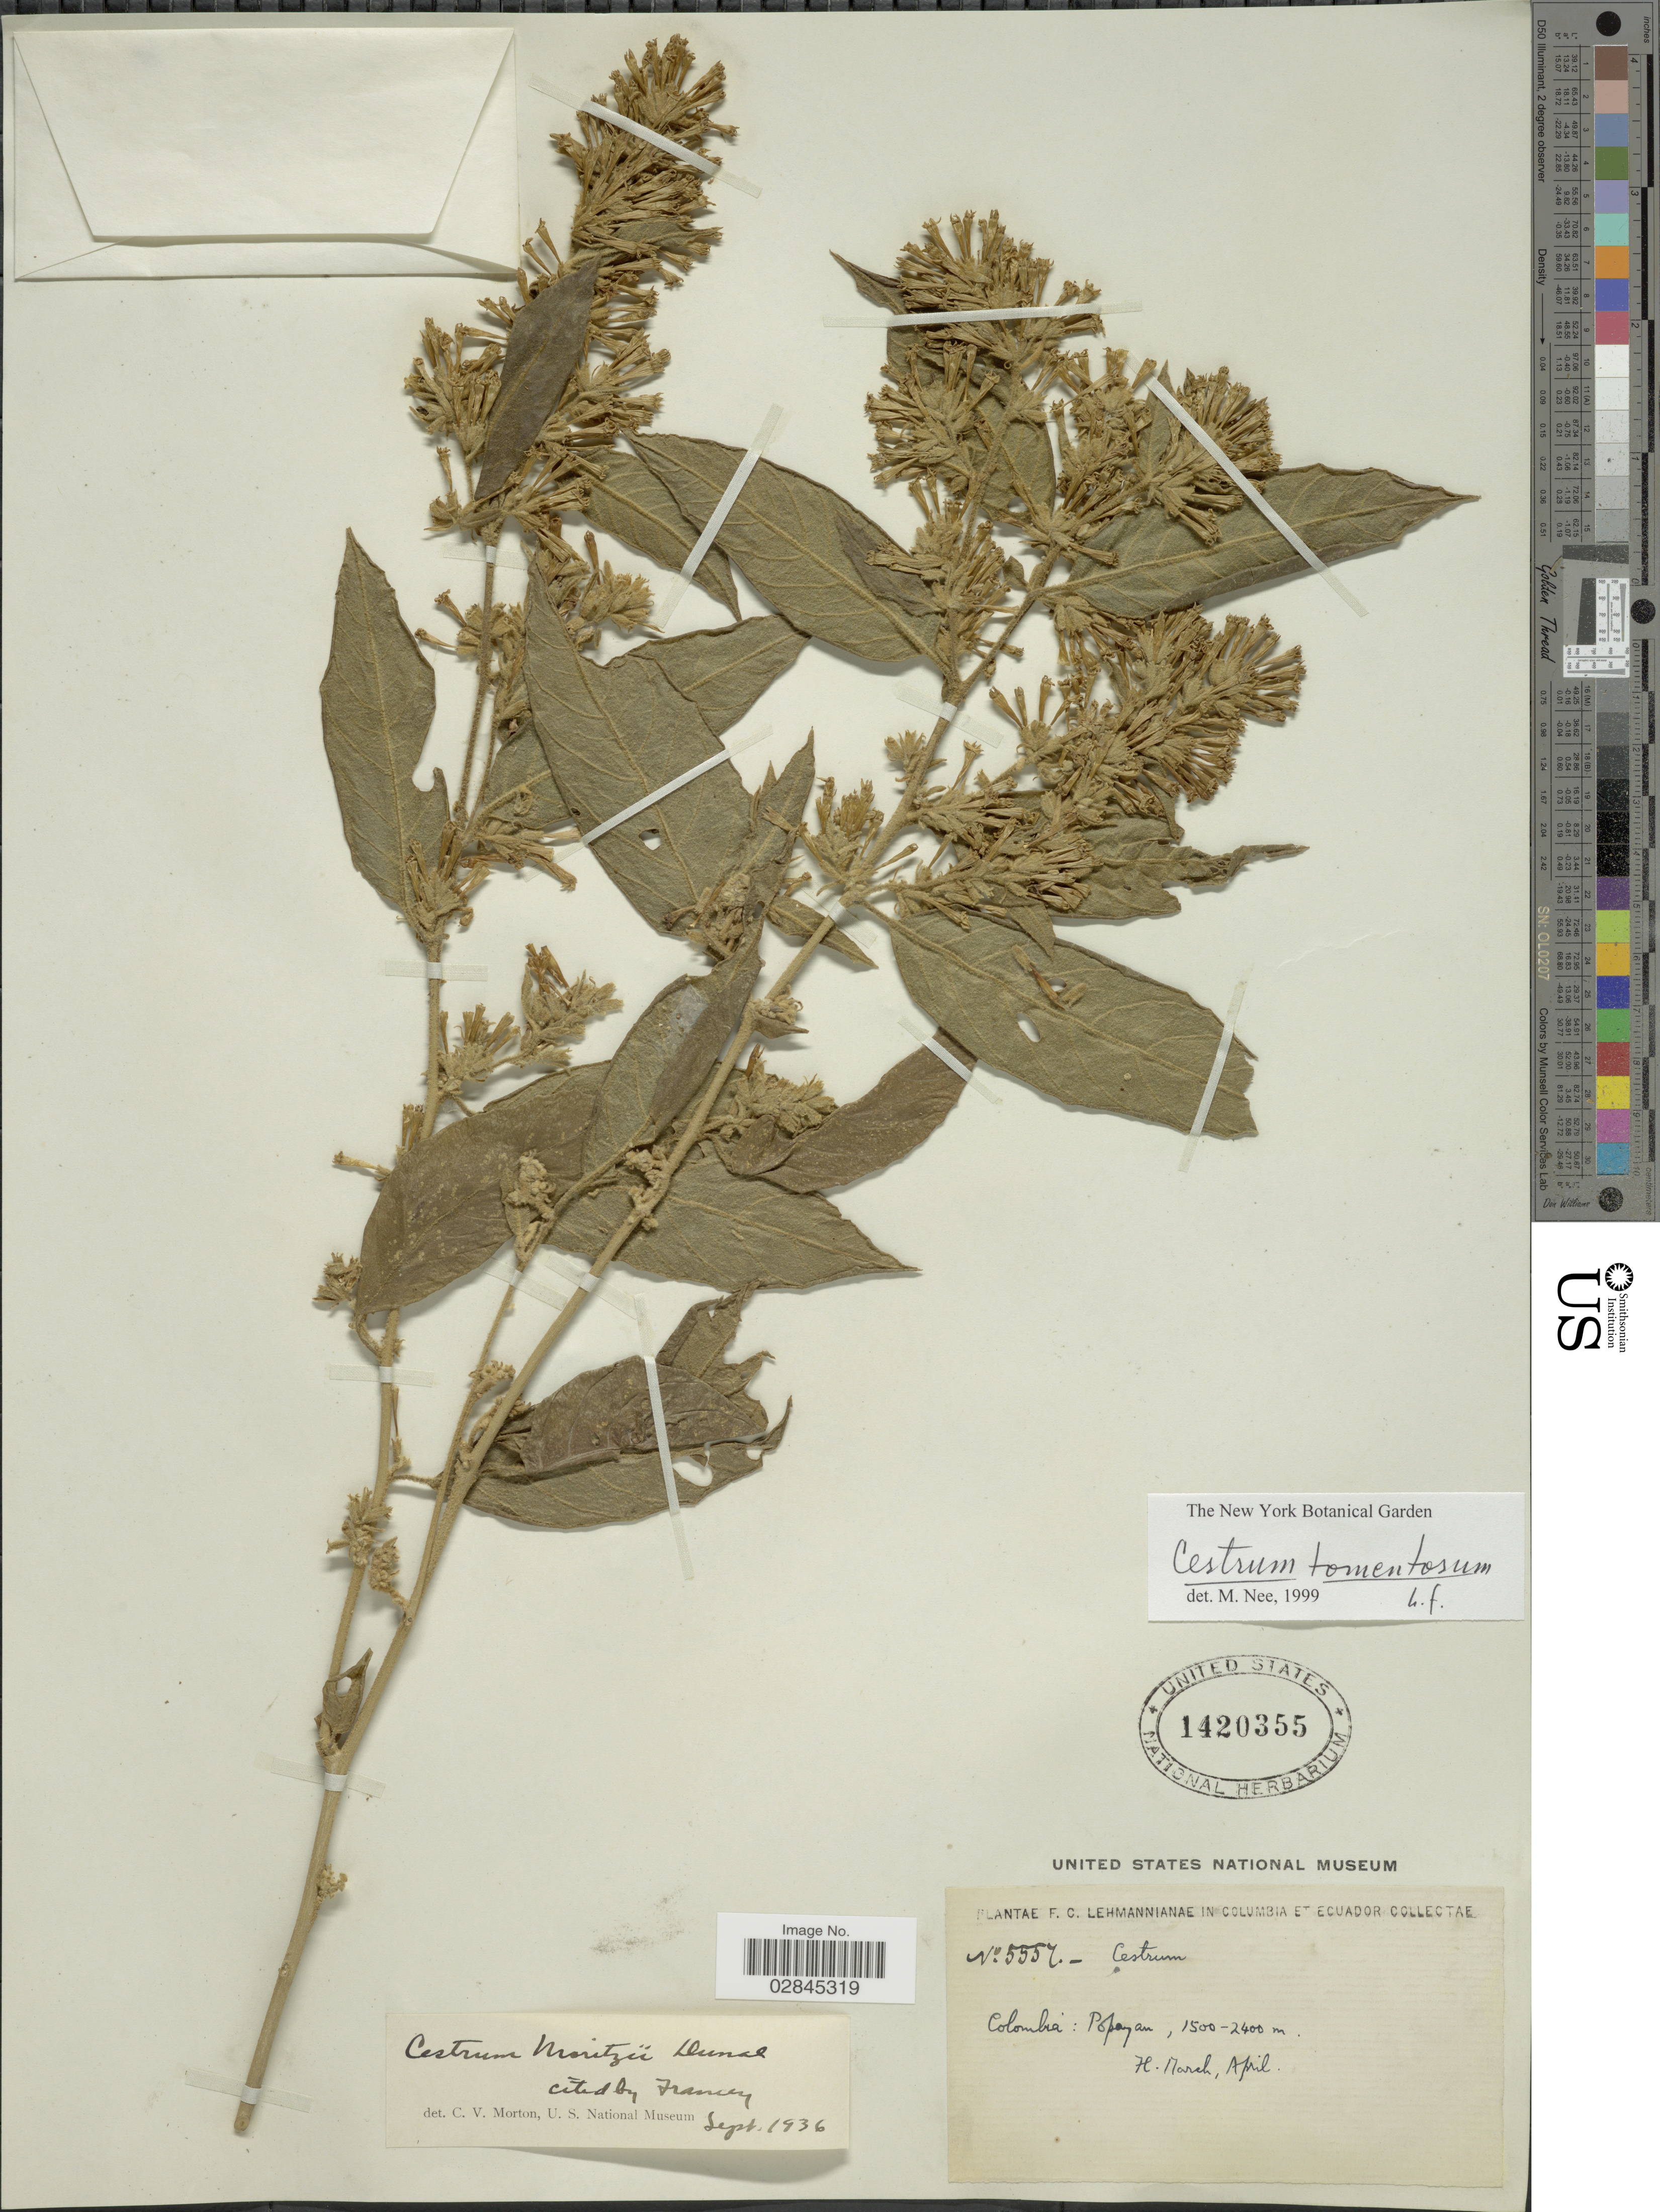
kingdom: Plantae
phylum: Tracheophyta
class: Magnoliopsida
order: Solanales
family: Solanaceae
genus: Cestrum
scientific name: Cestrum tomentosum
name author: L. f.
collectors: F. C. Lehmann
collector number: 5557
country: Colombia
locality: Popayan.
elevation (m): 1500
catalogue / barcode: US 1420355